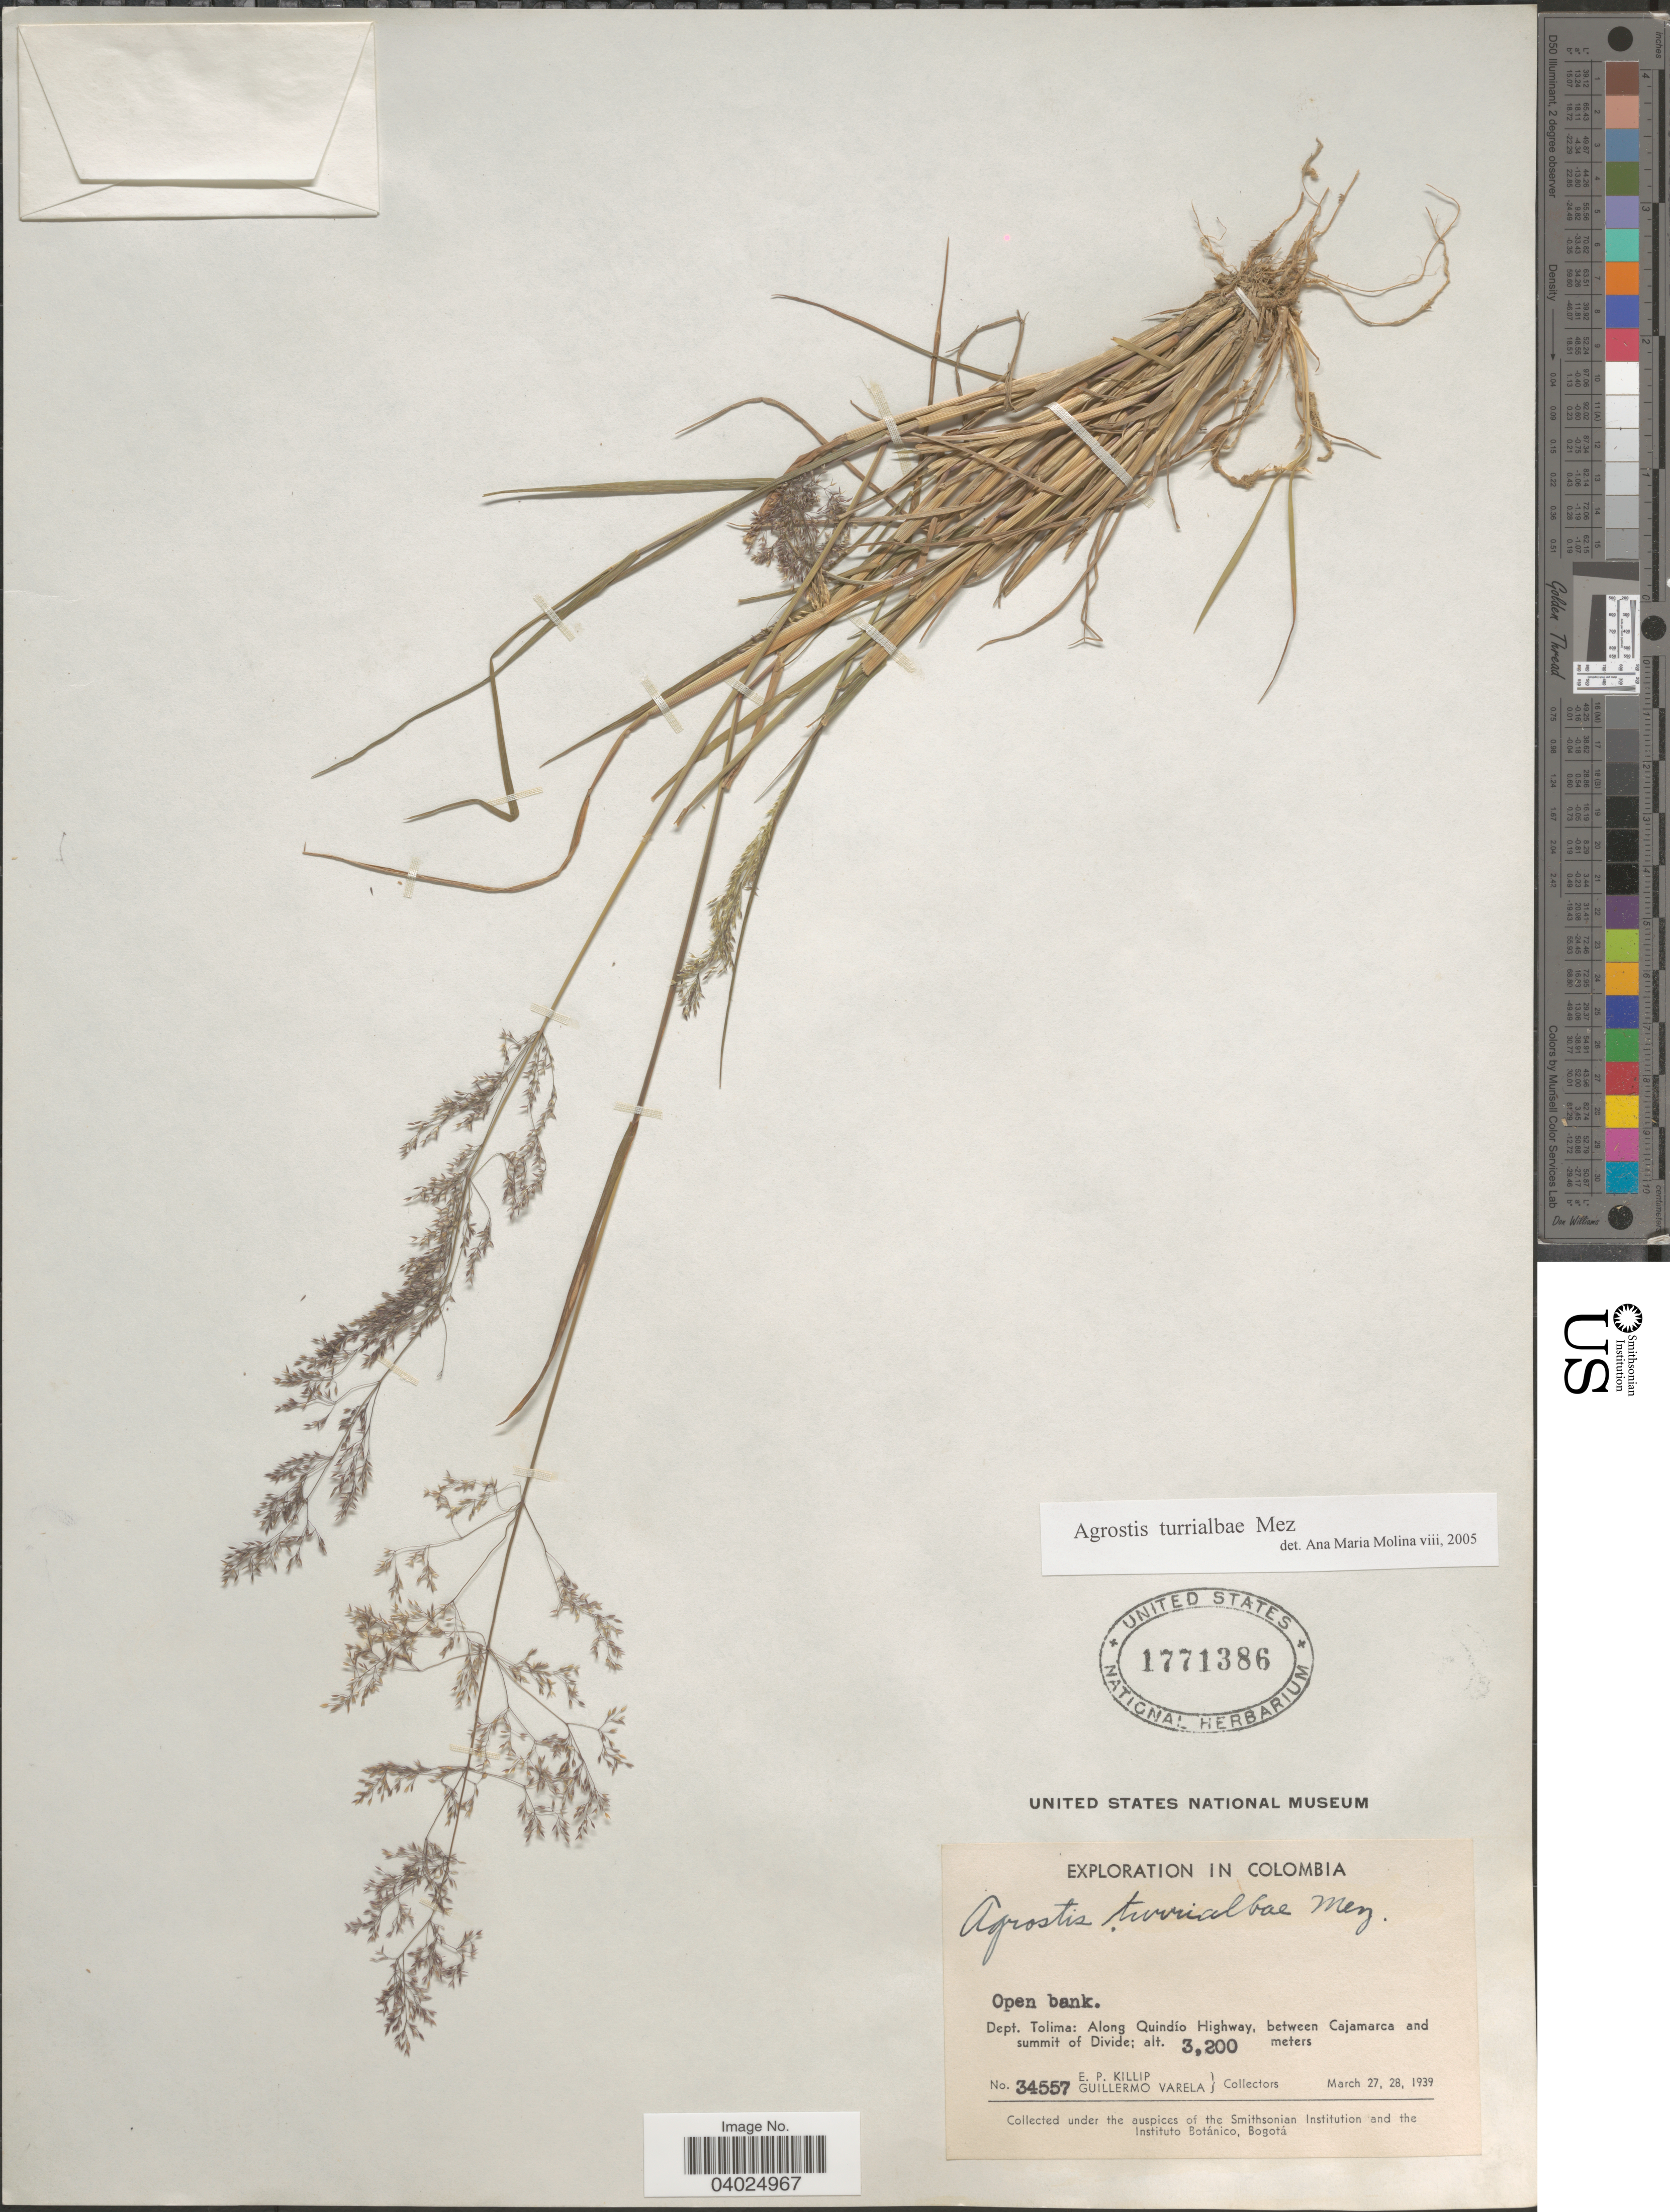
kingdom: Plantae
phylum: Tracheophyta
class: Liliopsida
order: Poales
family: Poaceae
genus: Agrostis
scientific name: Agrostis turrialbae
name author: Mez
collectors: E. P. Killip & G. Varela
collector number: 34557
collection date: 1939-03-27/1939-03-28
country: Colombia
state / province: Tolima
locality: Dept. Tolima: Along Quindío Highway, between Cajamarca and summit of Divide.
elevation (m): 3200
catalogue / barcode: US 1771386